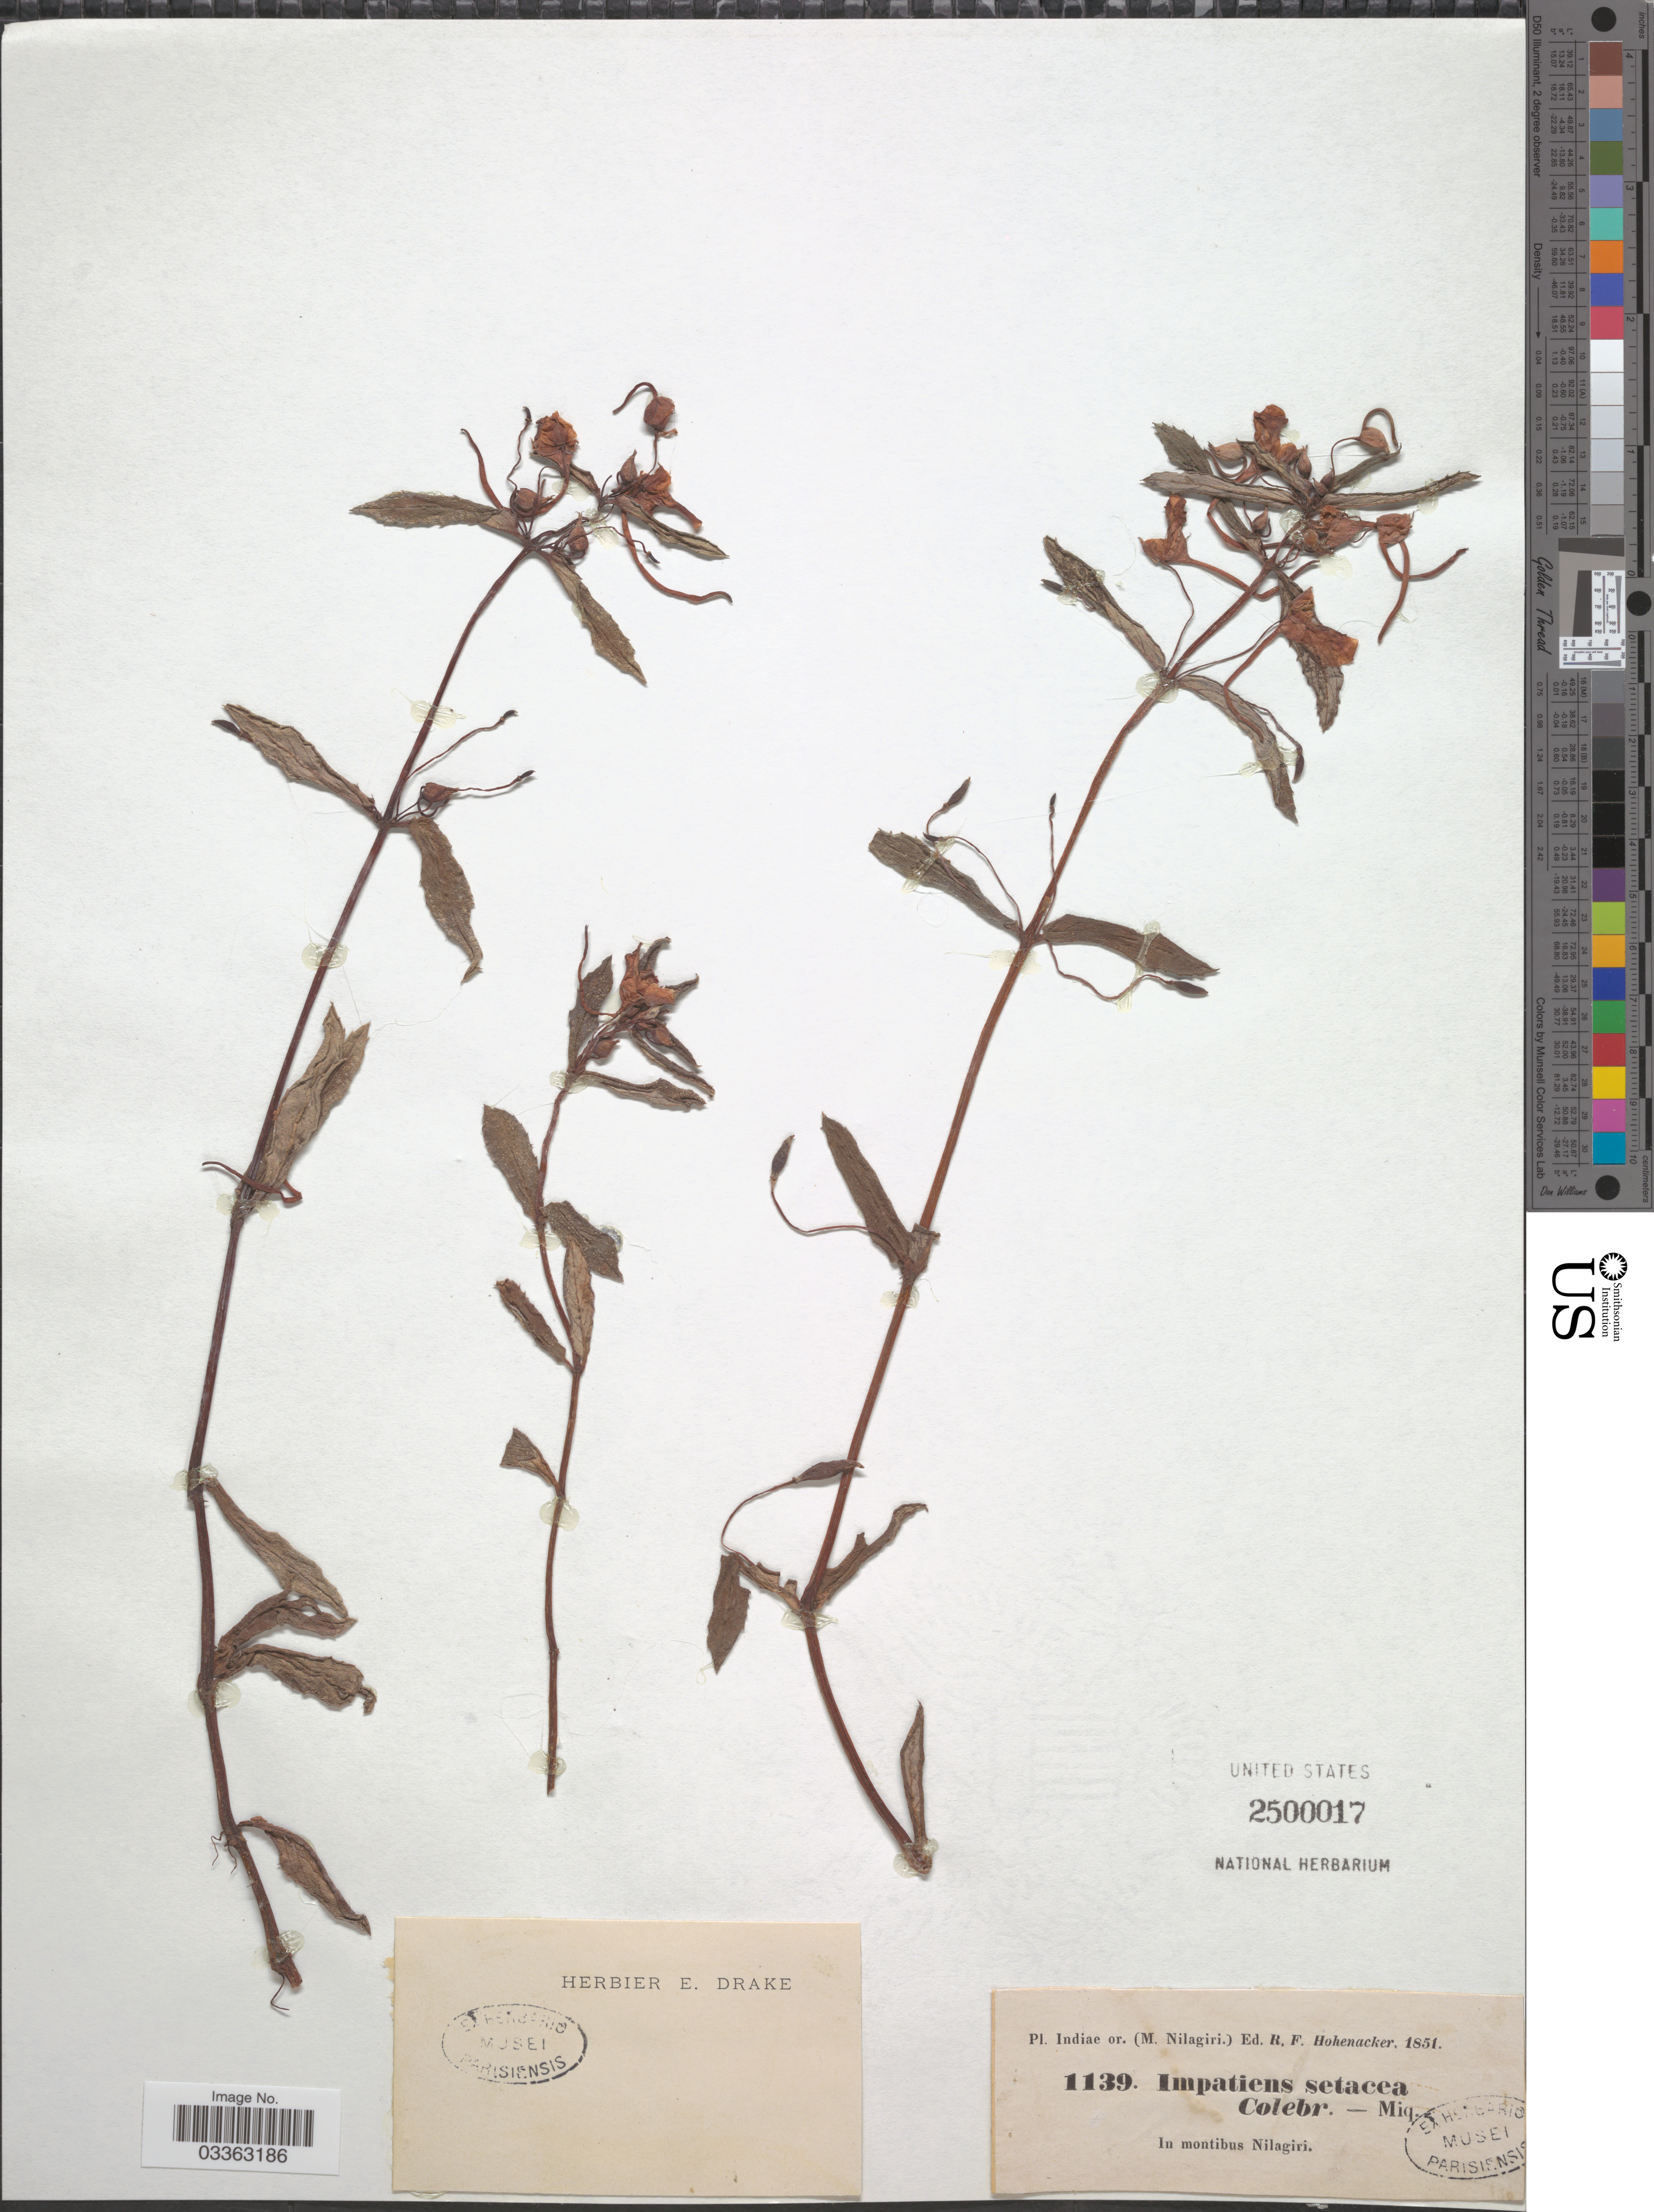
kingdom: Plantae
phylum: Tracheophyta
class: Magnoliopsida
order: Ericales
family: Balsaminaceae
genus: Impatiens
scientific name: Impatiens setacea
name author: Colebr.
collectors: R. F. Hohenacker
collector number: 1139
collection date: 1851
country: India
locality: Indiae or. (M. Nilagiri). In montibus Nilagiri.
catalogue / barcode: US 2500017